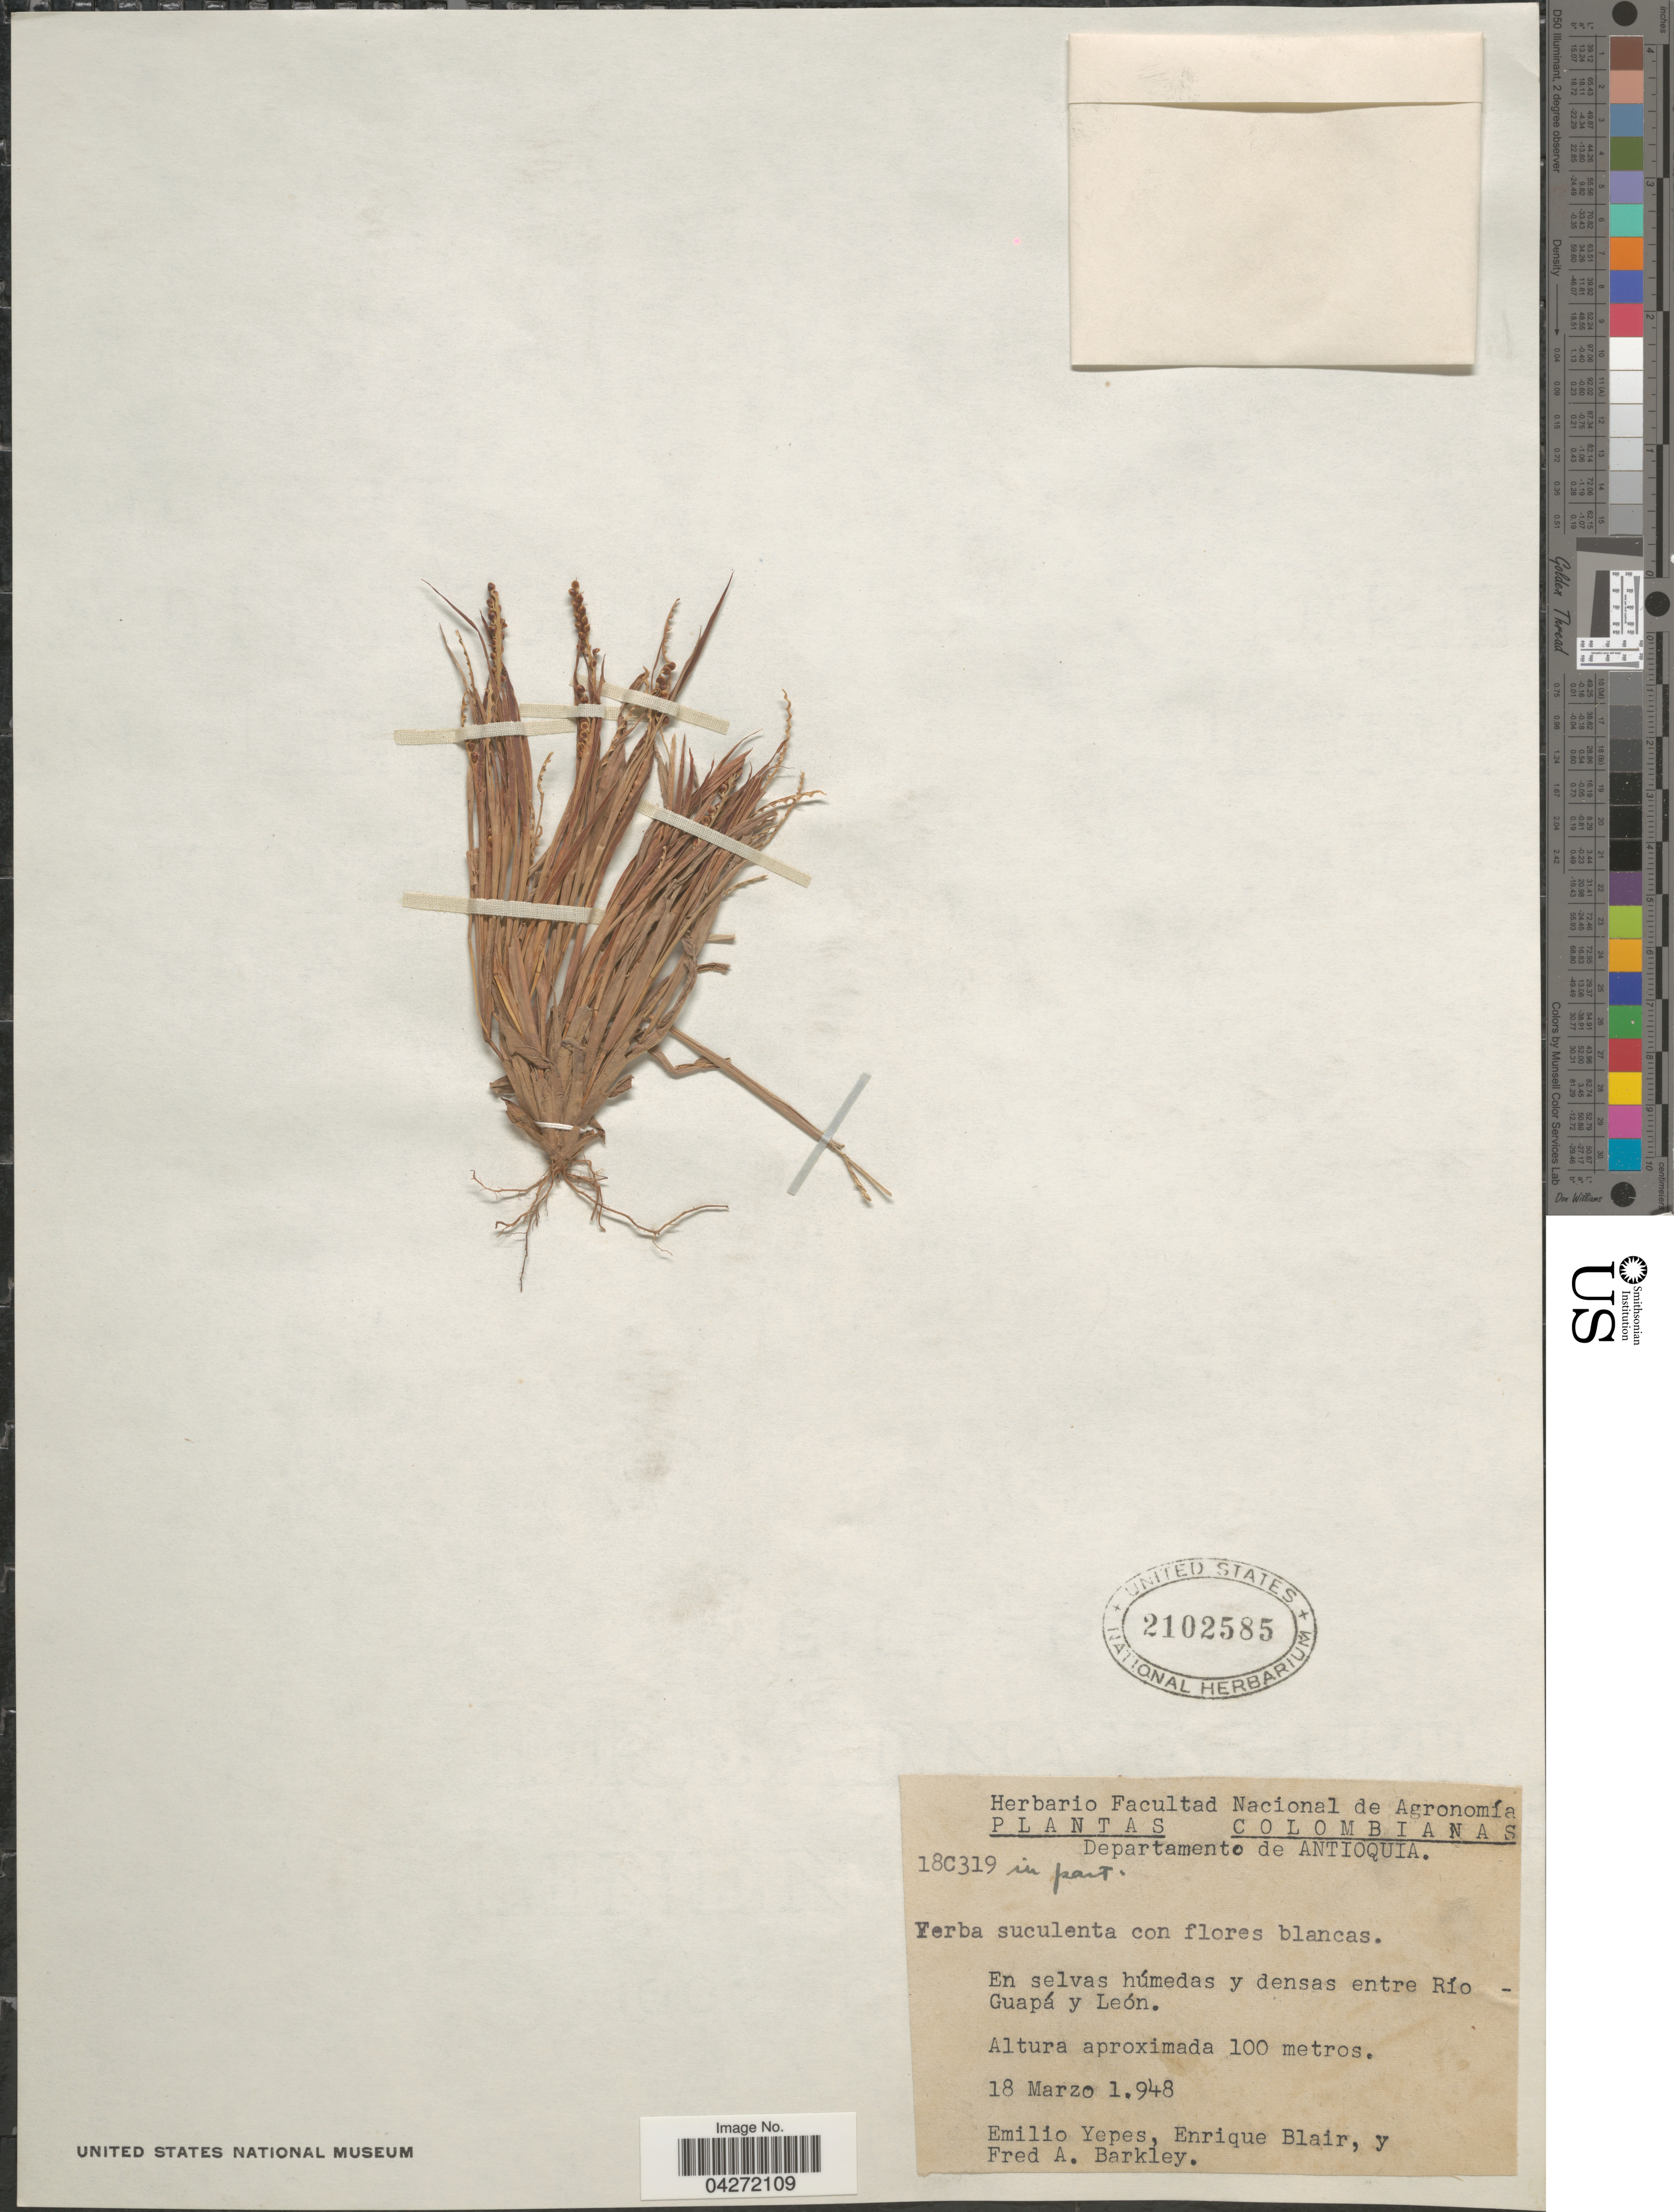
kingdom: Plantae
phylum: Tracheophyta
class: Liliopsida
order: Poales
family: Poaceae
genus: Paspalum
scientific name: Paspalum melanospermum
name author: Desv. ex Poir.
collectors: E. Yepes Y., E. Blair & F. A. Barkley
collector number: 18C319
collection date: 1948-03-18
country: Colombia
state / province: Antioquia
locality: Departamento de Antioquia. En selvas húmedas y densas entre Río - Guapá y León.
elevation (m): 100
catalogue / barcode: US 2102585